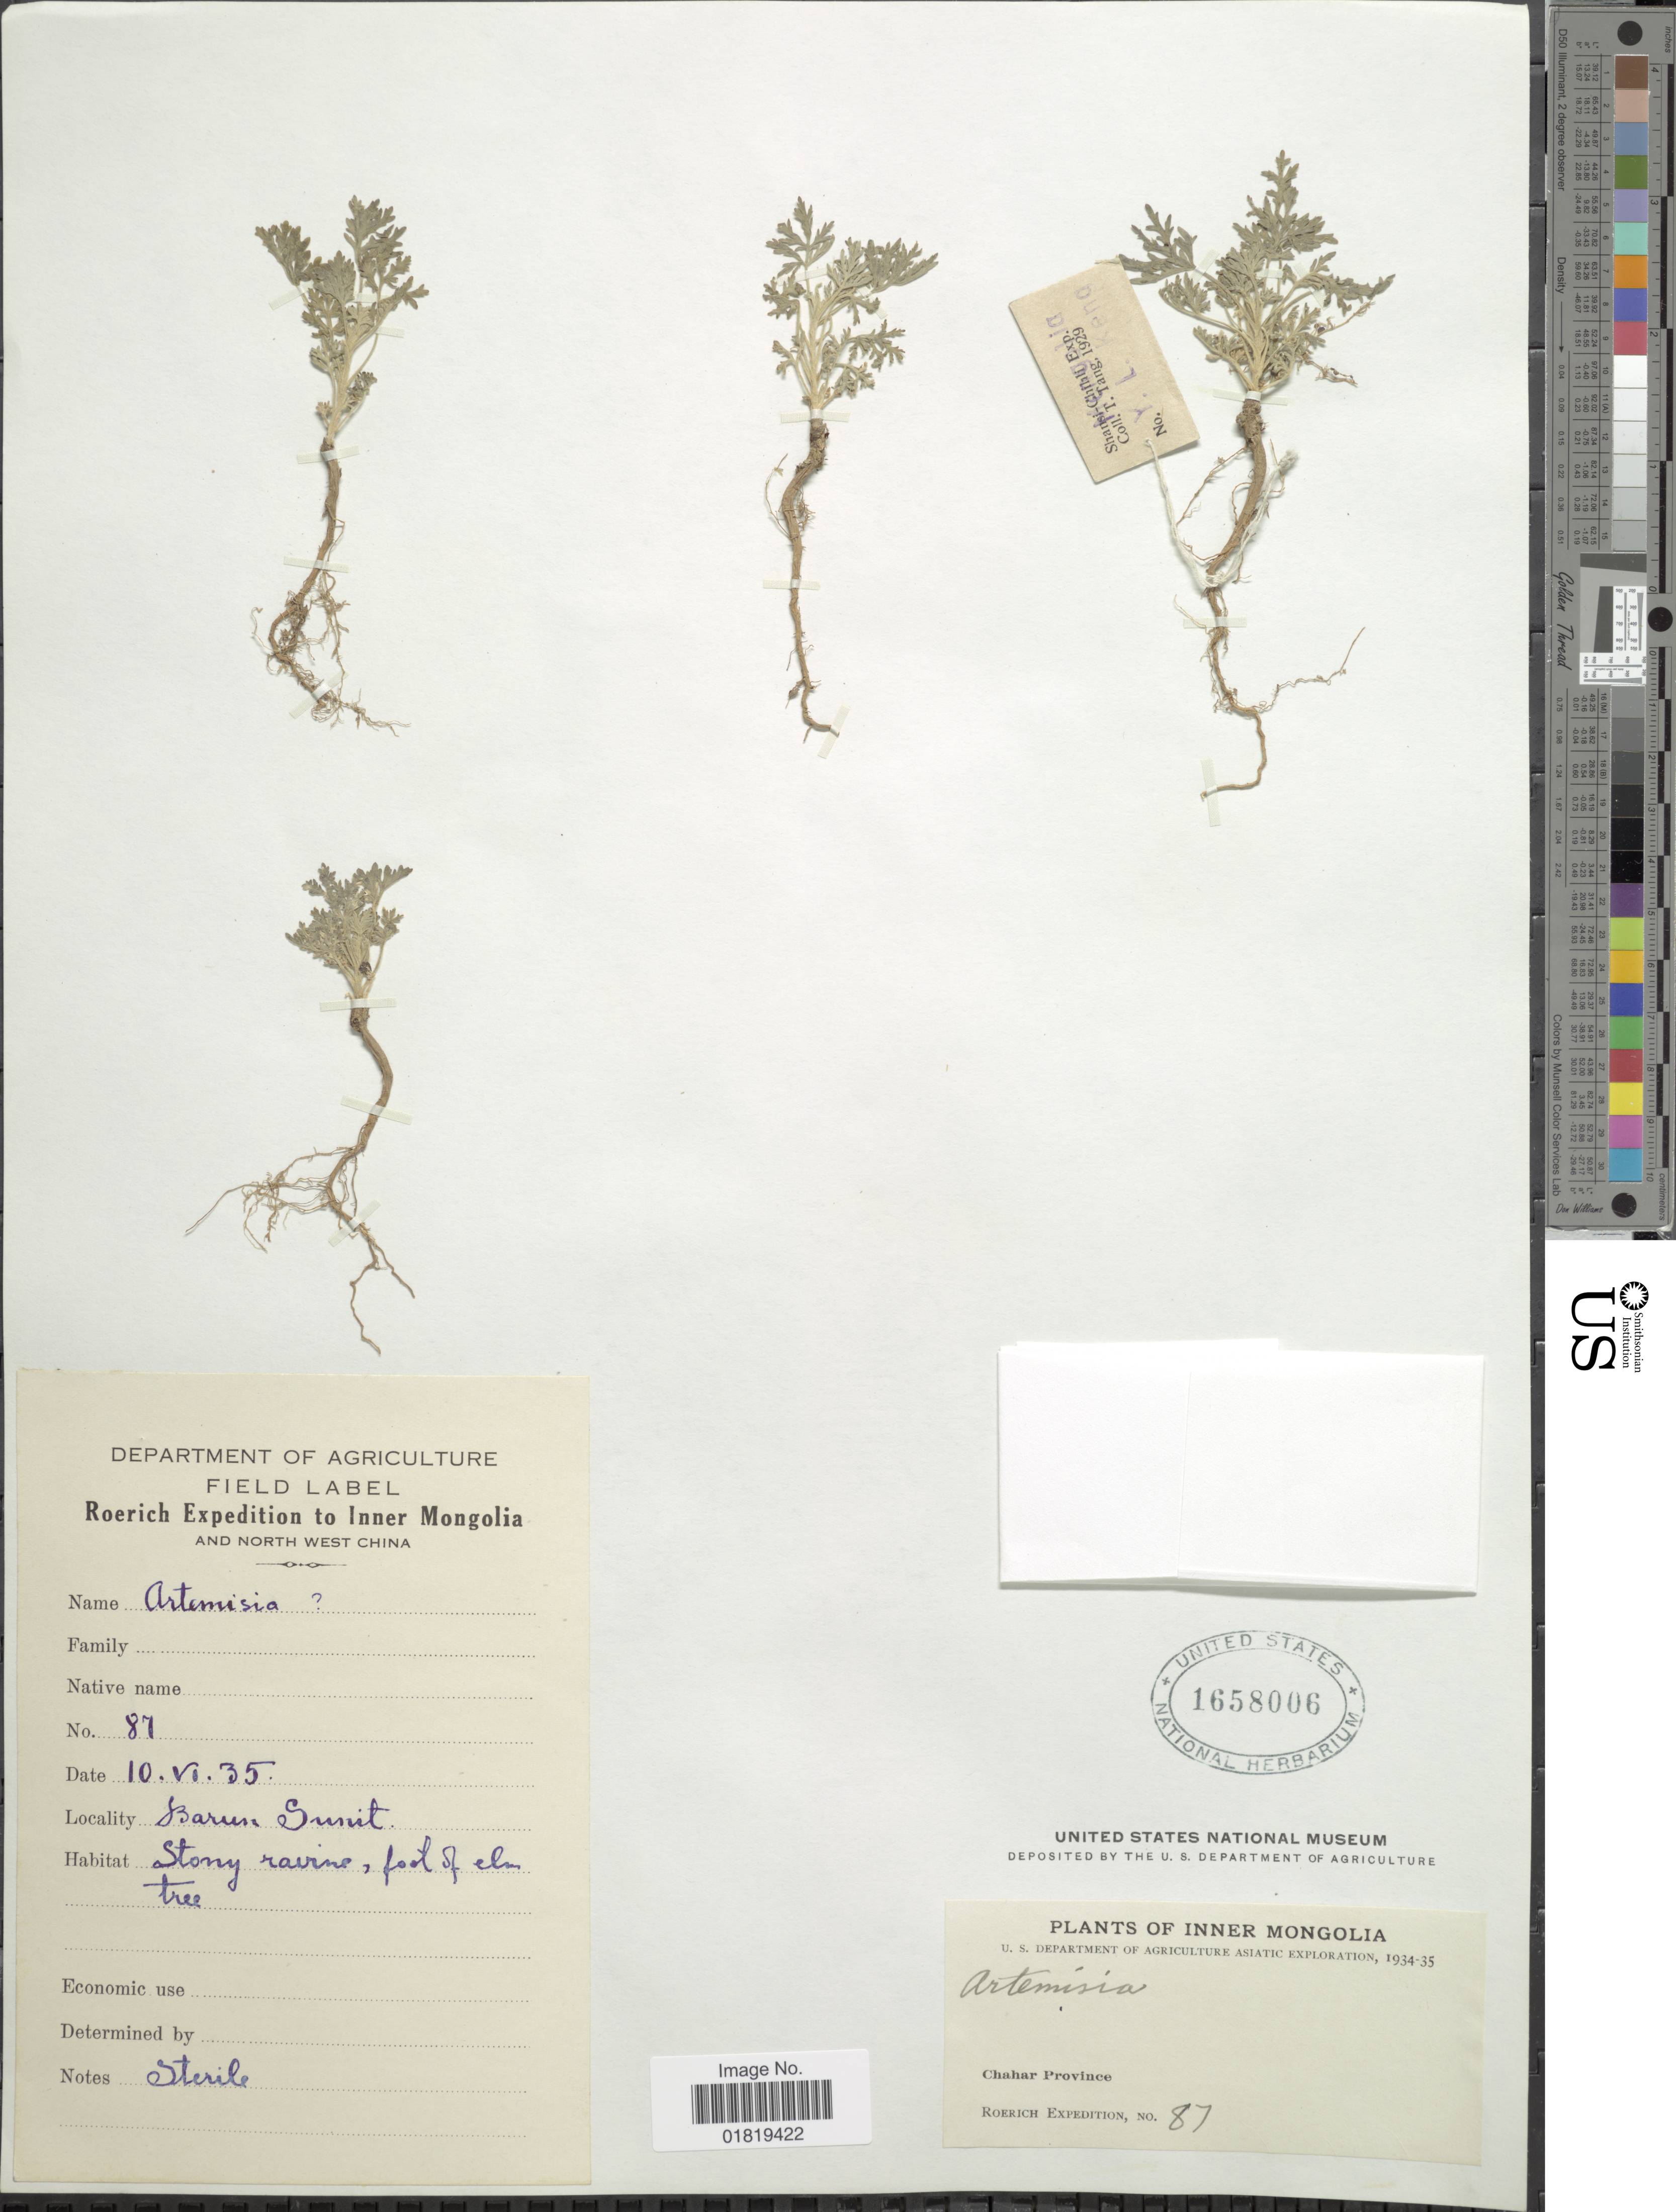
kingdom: Plantae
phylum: Tracheophyta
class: Magnoliopsida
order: Asterales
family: Asteraceae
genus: Artemisia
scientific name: Artemisia sp.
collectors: Roerich Expedition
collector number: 87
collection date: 1935-06-10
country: China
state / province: Nei Monggol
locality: Inner Mongolia, North West China, Barun Summit, Valley, Chahar Province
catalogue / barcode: US 1658006